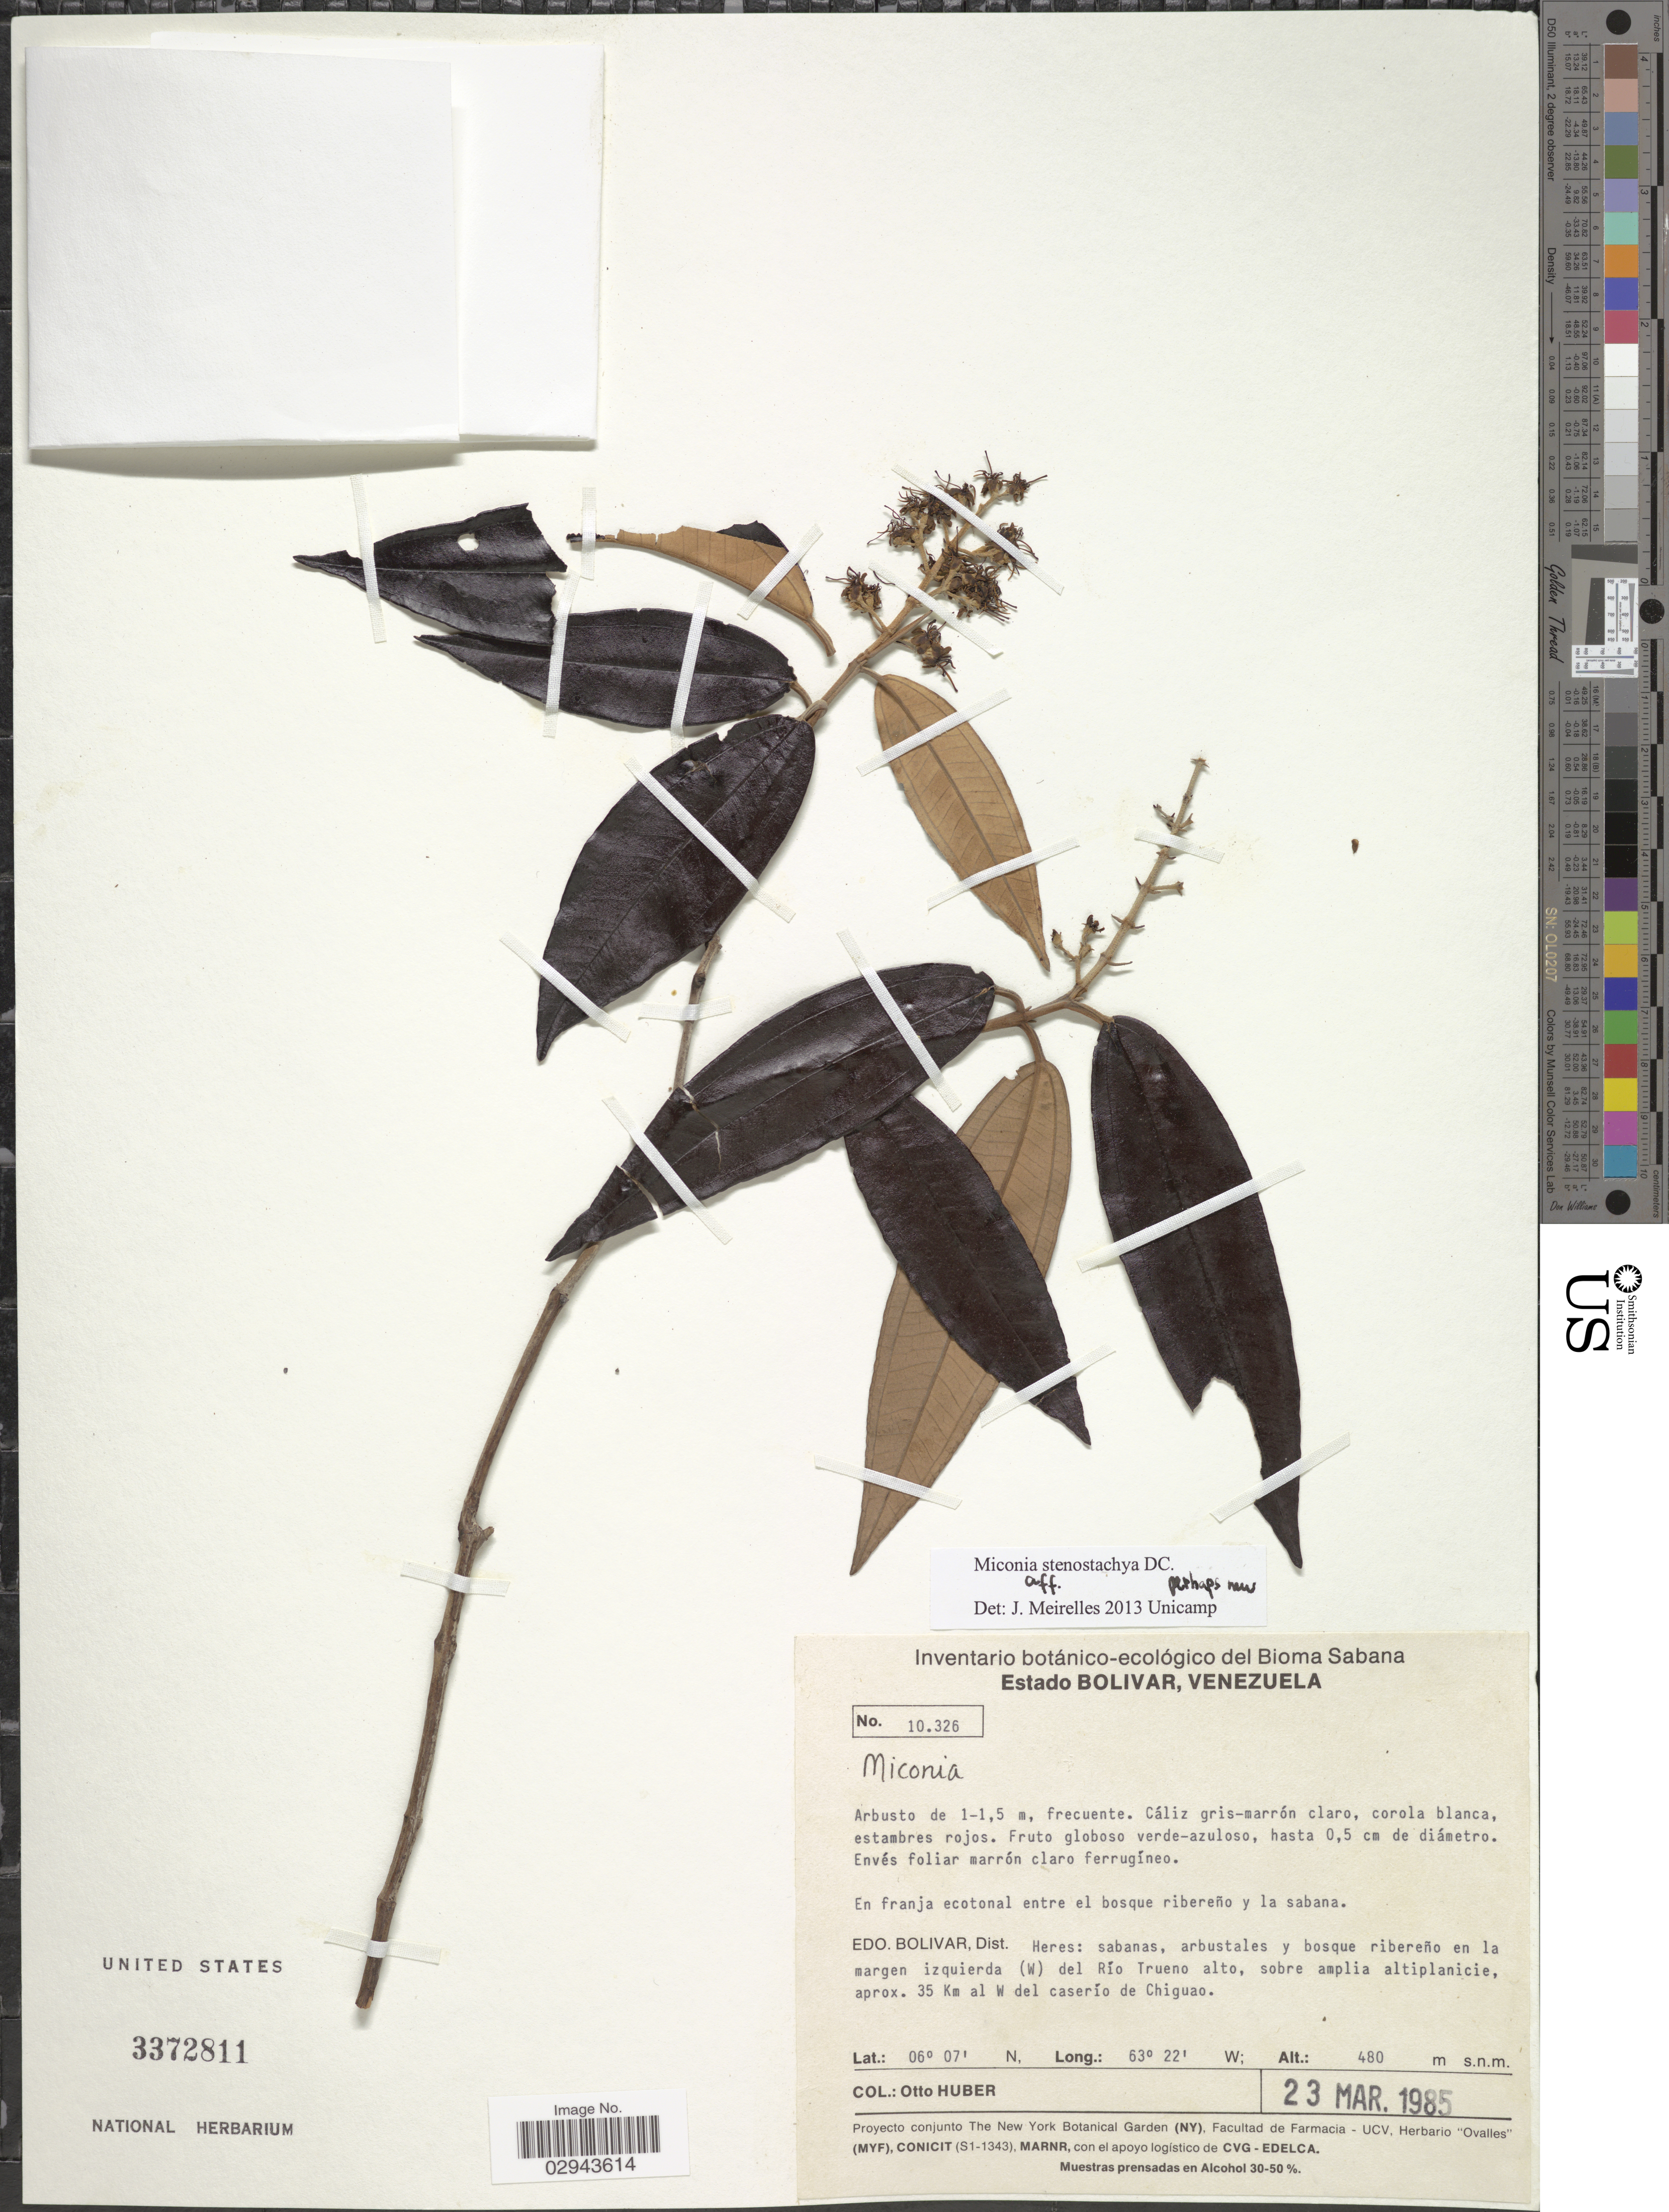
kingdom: Plantae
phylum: Tracheophyta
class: Magnoliopsida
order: Myrtales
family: Melastomataceae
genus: Miconia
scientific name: Miconia stenostachya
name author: DC.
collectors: O. Huber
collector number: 10326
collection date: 1985-03-23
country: Venezuela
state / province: Bolivar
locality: Distr. Heres: en la margen izquierda (W) del Río Trueno alto, sobre amplia altiplanicie, aprox. 35 Km al W del caserío de Chiguao.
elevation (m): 480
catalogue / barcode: US 3372811